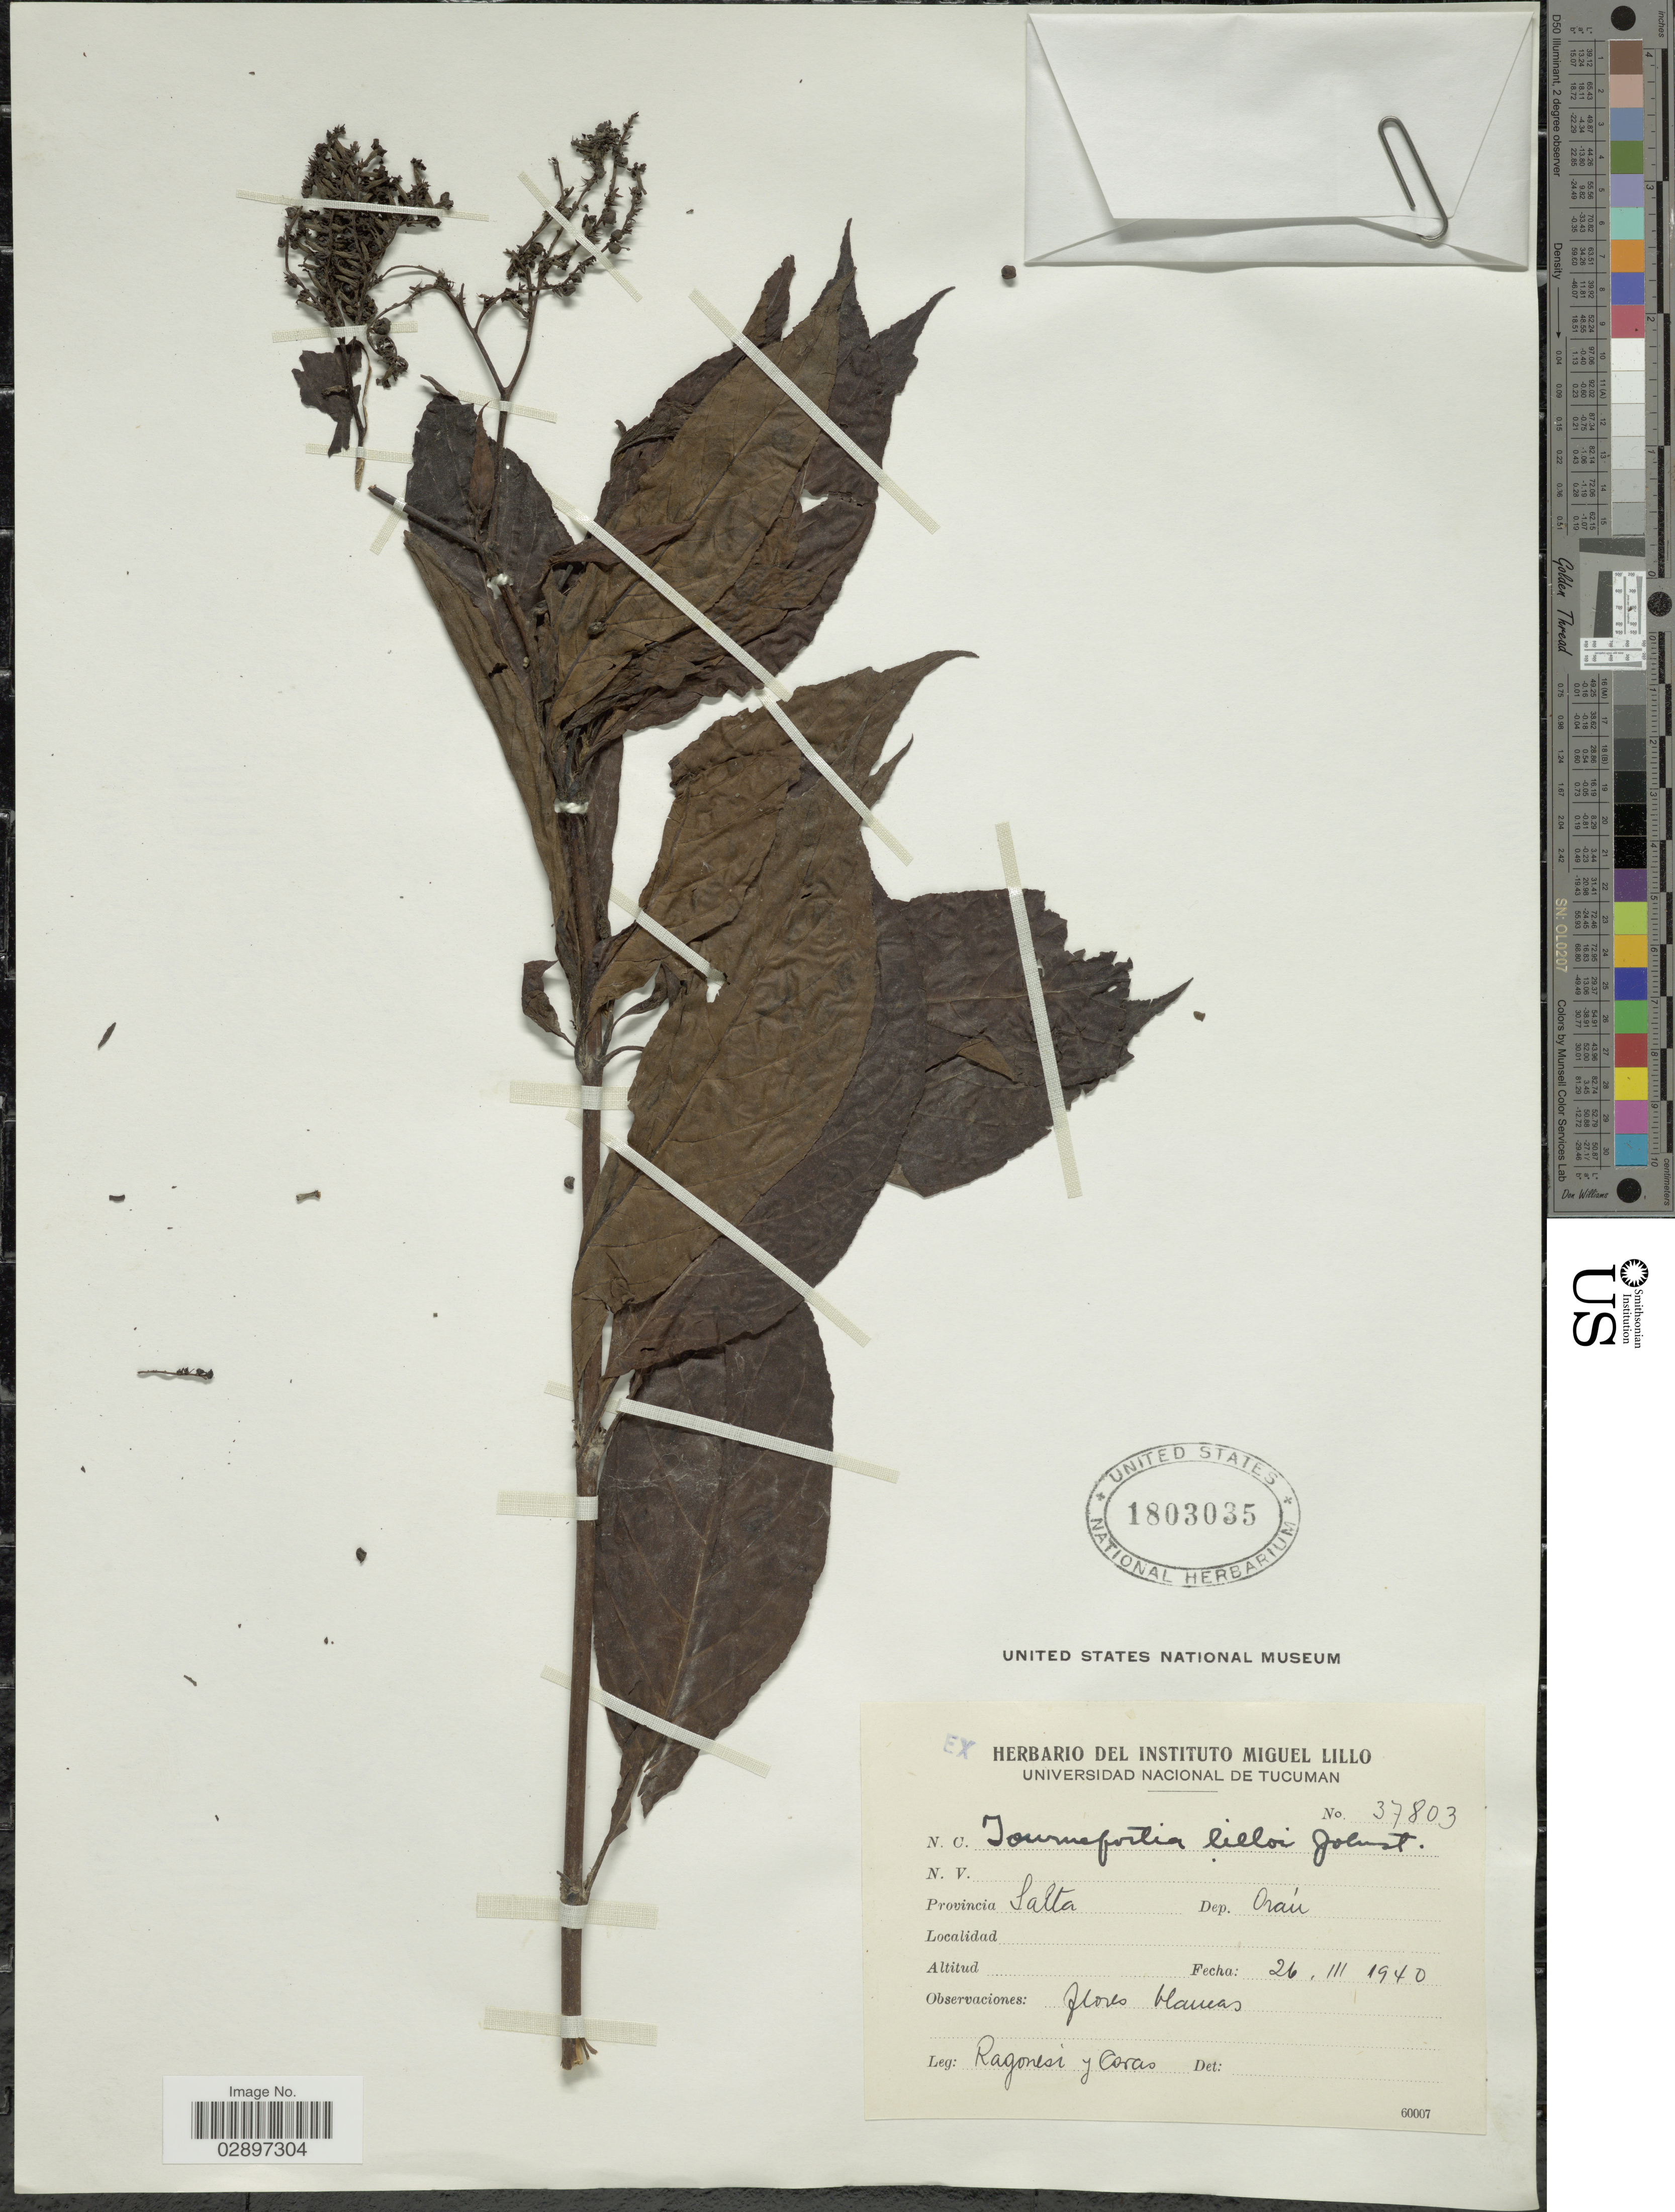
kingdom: Plantae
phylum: Tracheophyta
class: Magnoliopsida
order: Boraginales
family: Heliotropiaceae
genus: Tournefortia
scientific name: Tournefortia lilloi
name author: I.M. Johnst.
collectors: Ragonese, -- & Coras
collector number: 37803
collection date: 1940-03-26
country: Argentina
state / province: Salta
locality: Provincia Salta, Dep. Oran.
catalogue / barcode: US 1803035